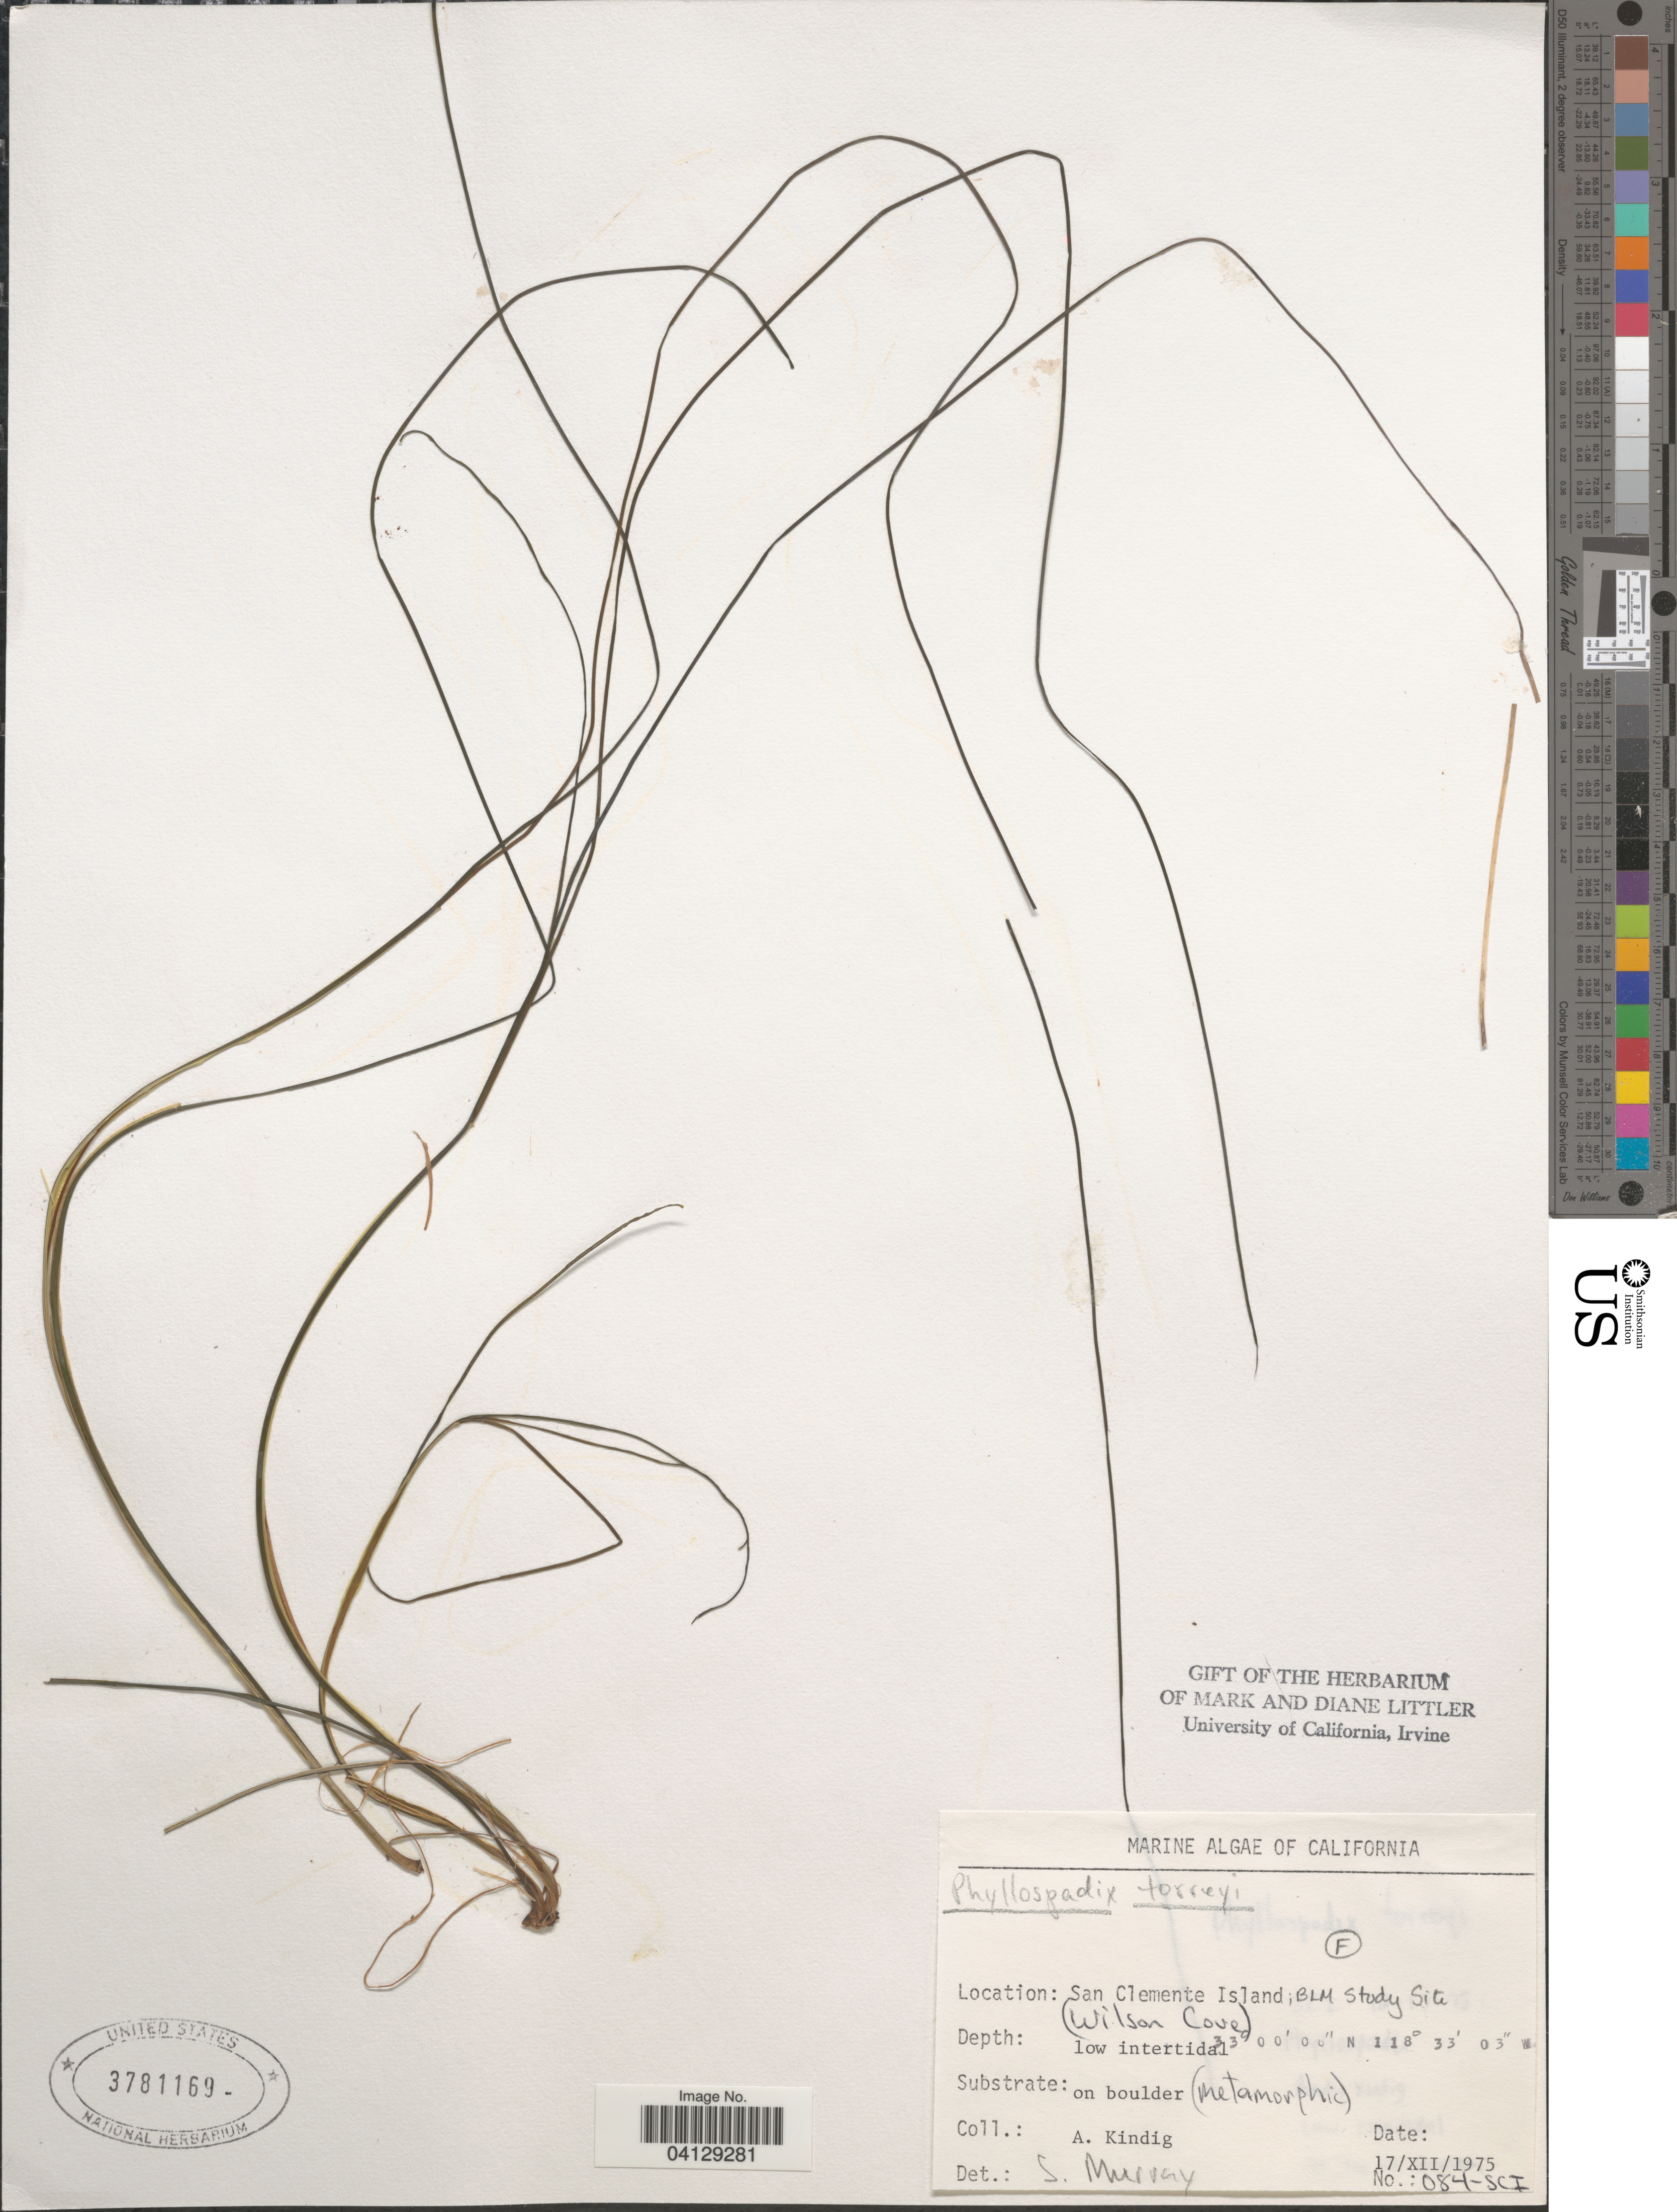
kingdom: Plantae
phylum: Tracheophyta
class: Liliopsida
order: Alismatales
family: Zosteraceae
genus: Phyllospadix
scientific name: Phyllospadix torreyi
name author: S. Watson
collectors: A. Kindig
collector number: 084-SCI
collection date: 1975-12-17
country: United States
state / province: California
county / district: Los Angeles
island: San Clemente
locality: San Clemente Island; BLM Study Site. (Wilson Cove).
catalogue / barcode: US 3781169